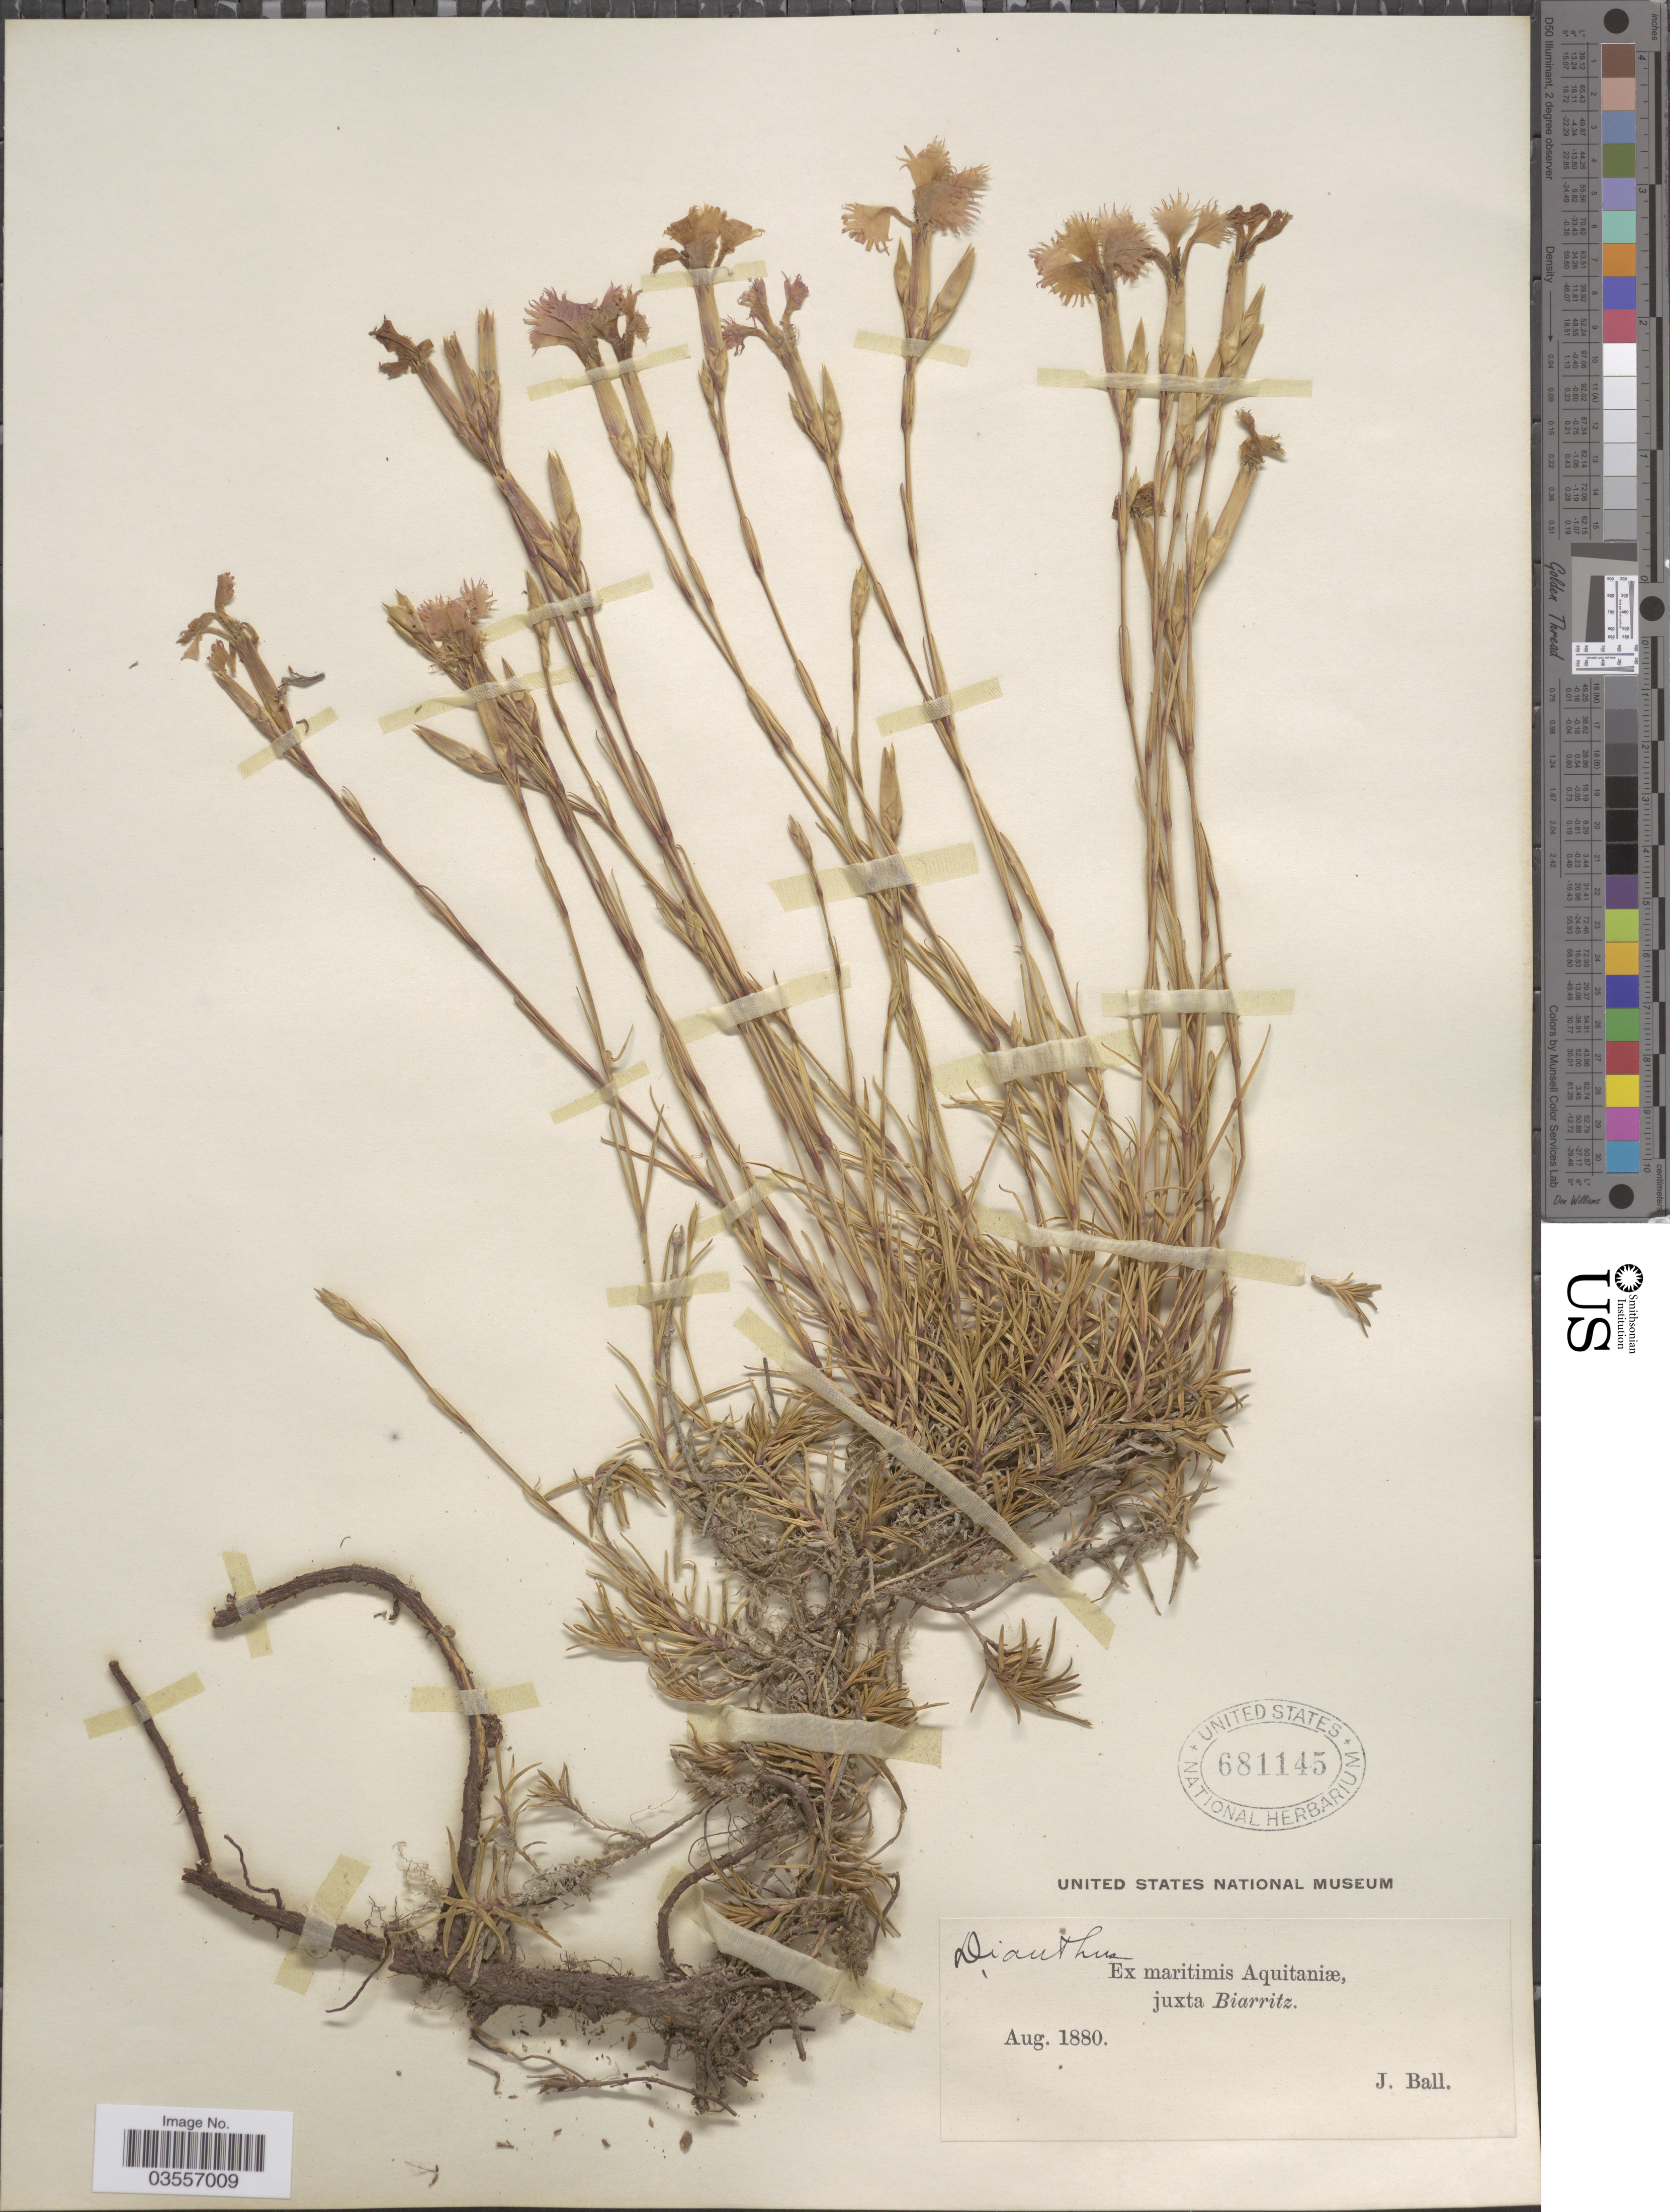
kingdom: Plantae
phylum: Tracheophyta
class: Magnoliopsida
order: Caryophyllales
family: Caryophyllaceae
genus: Dianthus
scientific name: Dianthus sp.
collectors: J. Ball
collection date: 1880-08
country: France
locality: Ex maritimis Aquitaniæ, juxta Biarritz.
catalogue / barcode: US 681145